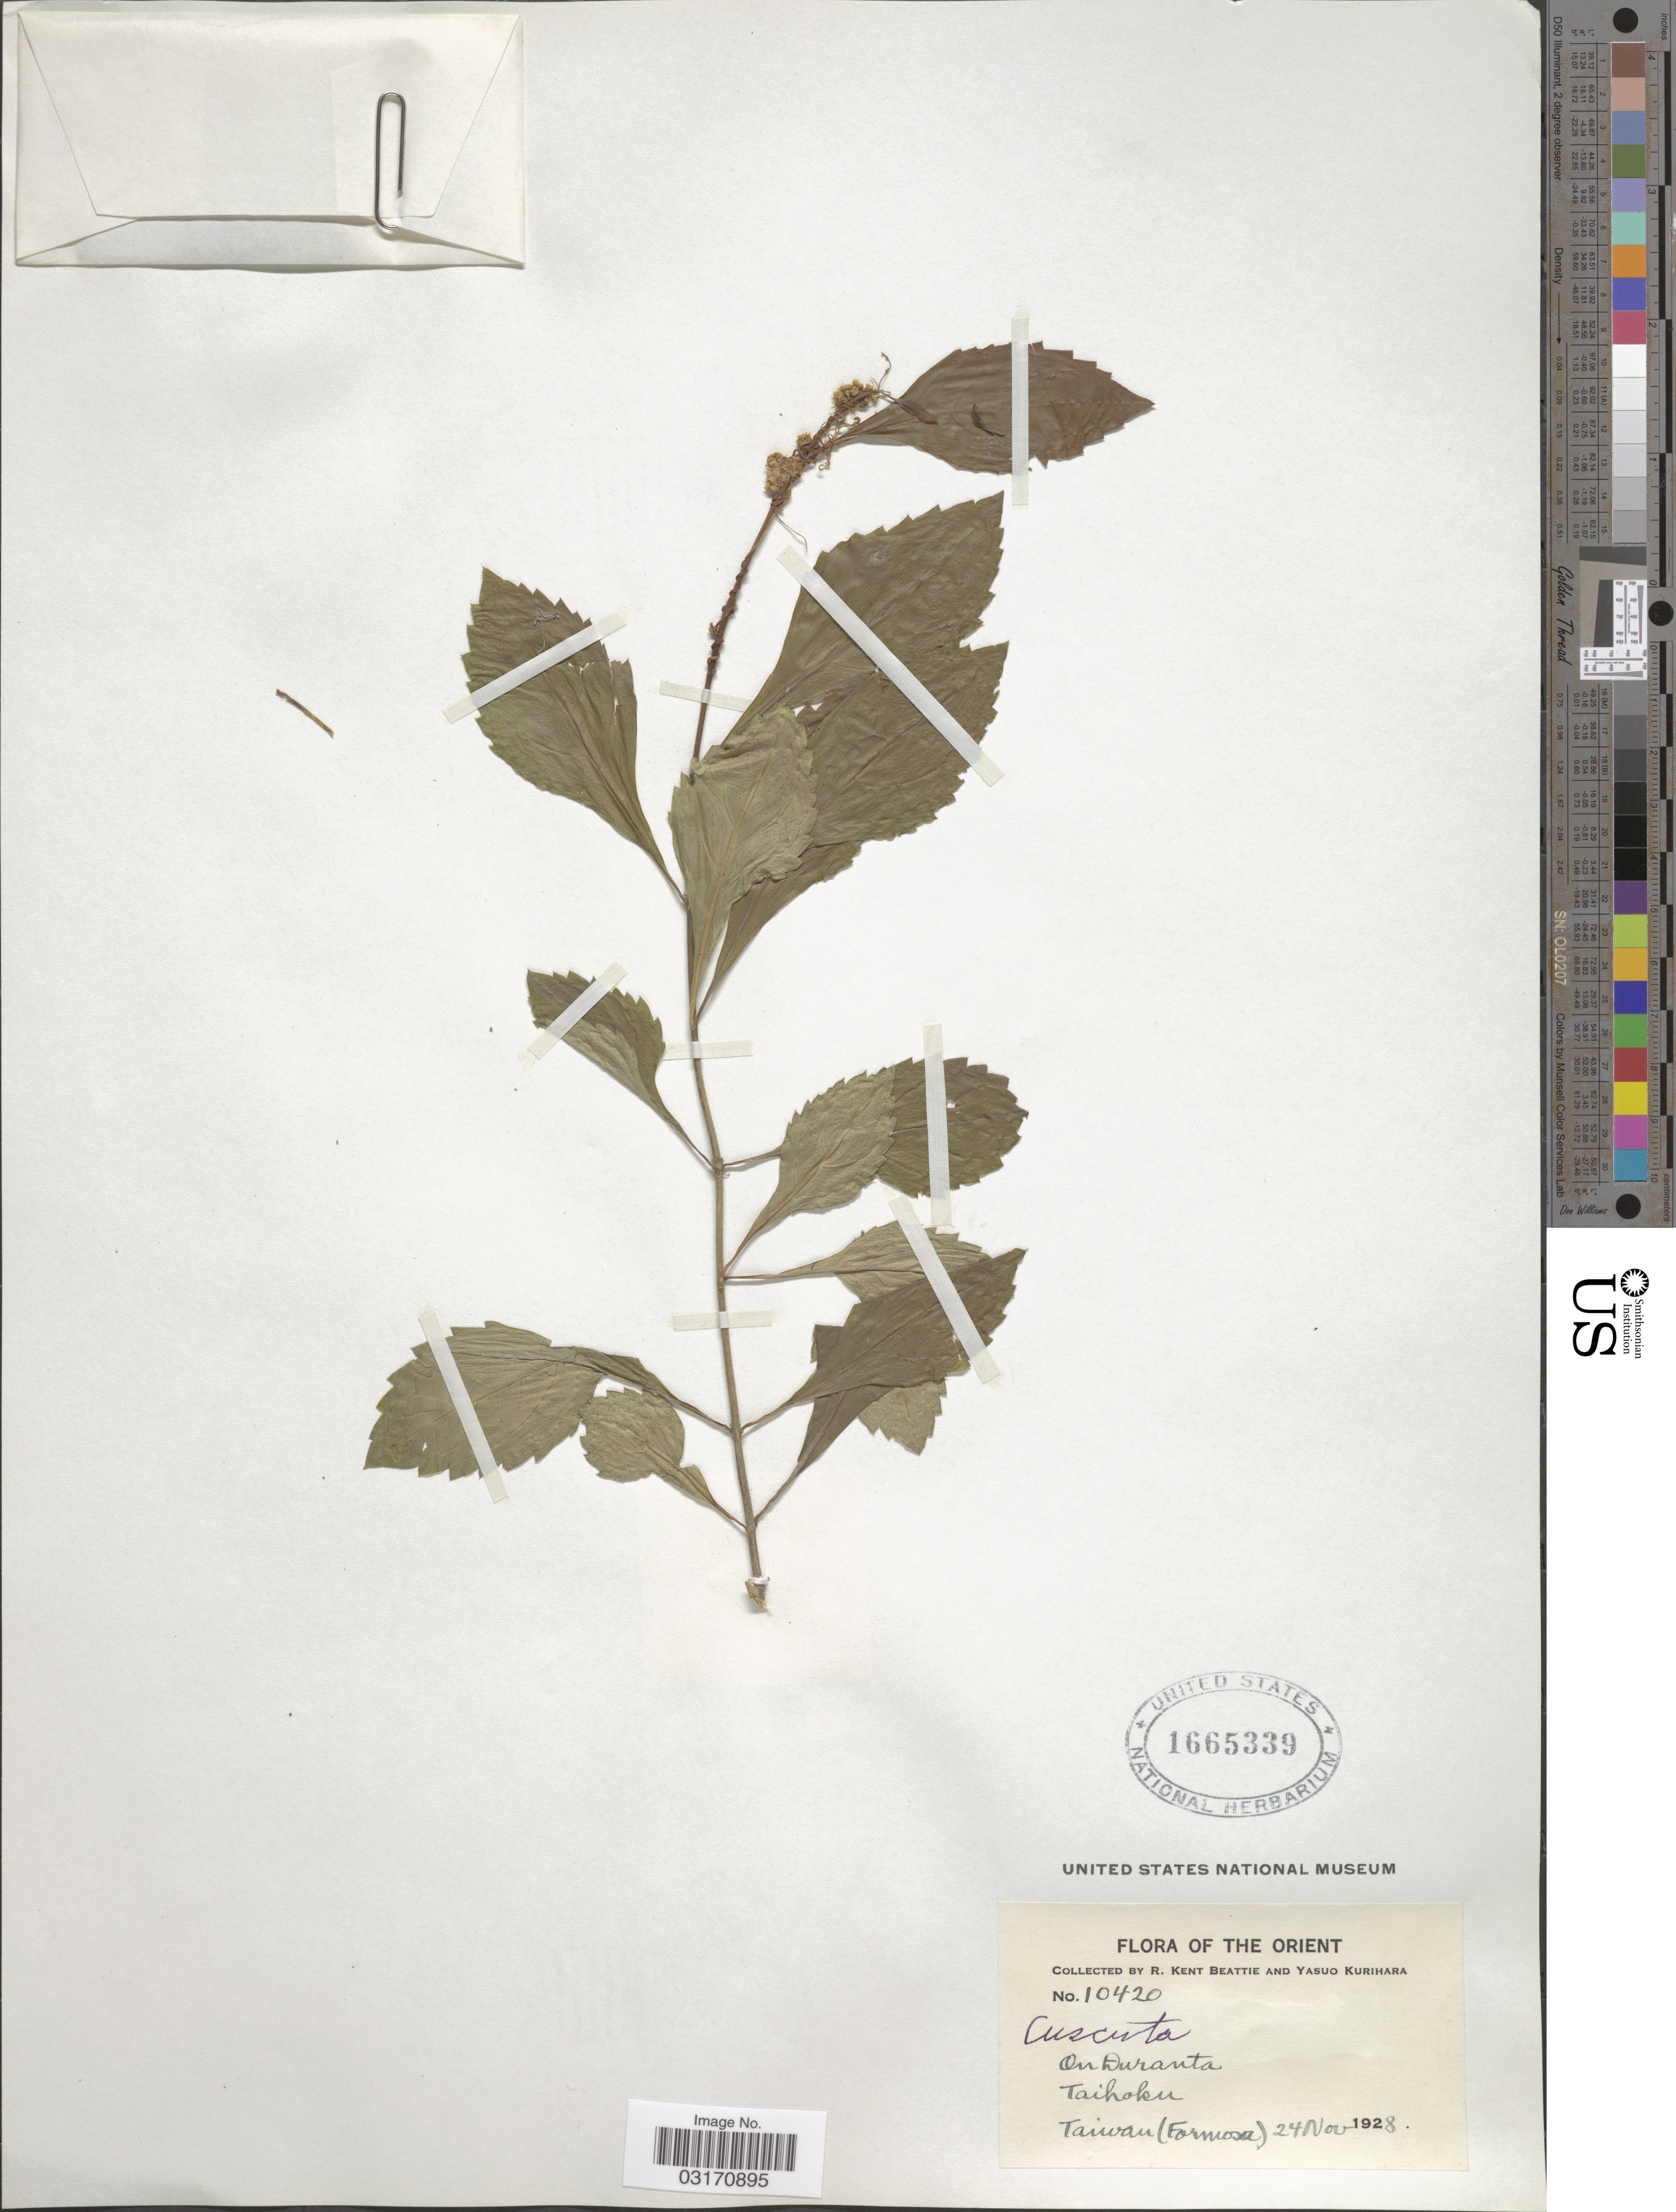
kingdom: Plantae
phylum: Tracheophyta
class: Magnoliopsida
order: Solanales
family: Convolvulaceae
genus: Cuscuta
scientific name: Cuscuta sp.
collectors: R. K. Beattie & Y. Kurihara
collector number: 10420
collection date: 1928-11-24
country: Taiwan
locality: The Orient. On Duranta. Taihoku. Taiwan (Formosa).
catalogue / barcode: US 1665339